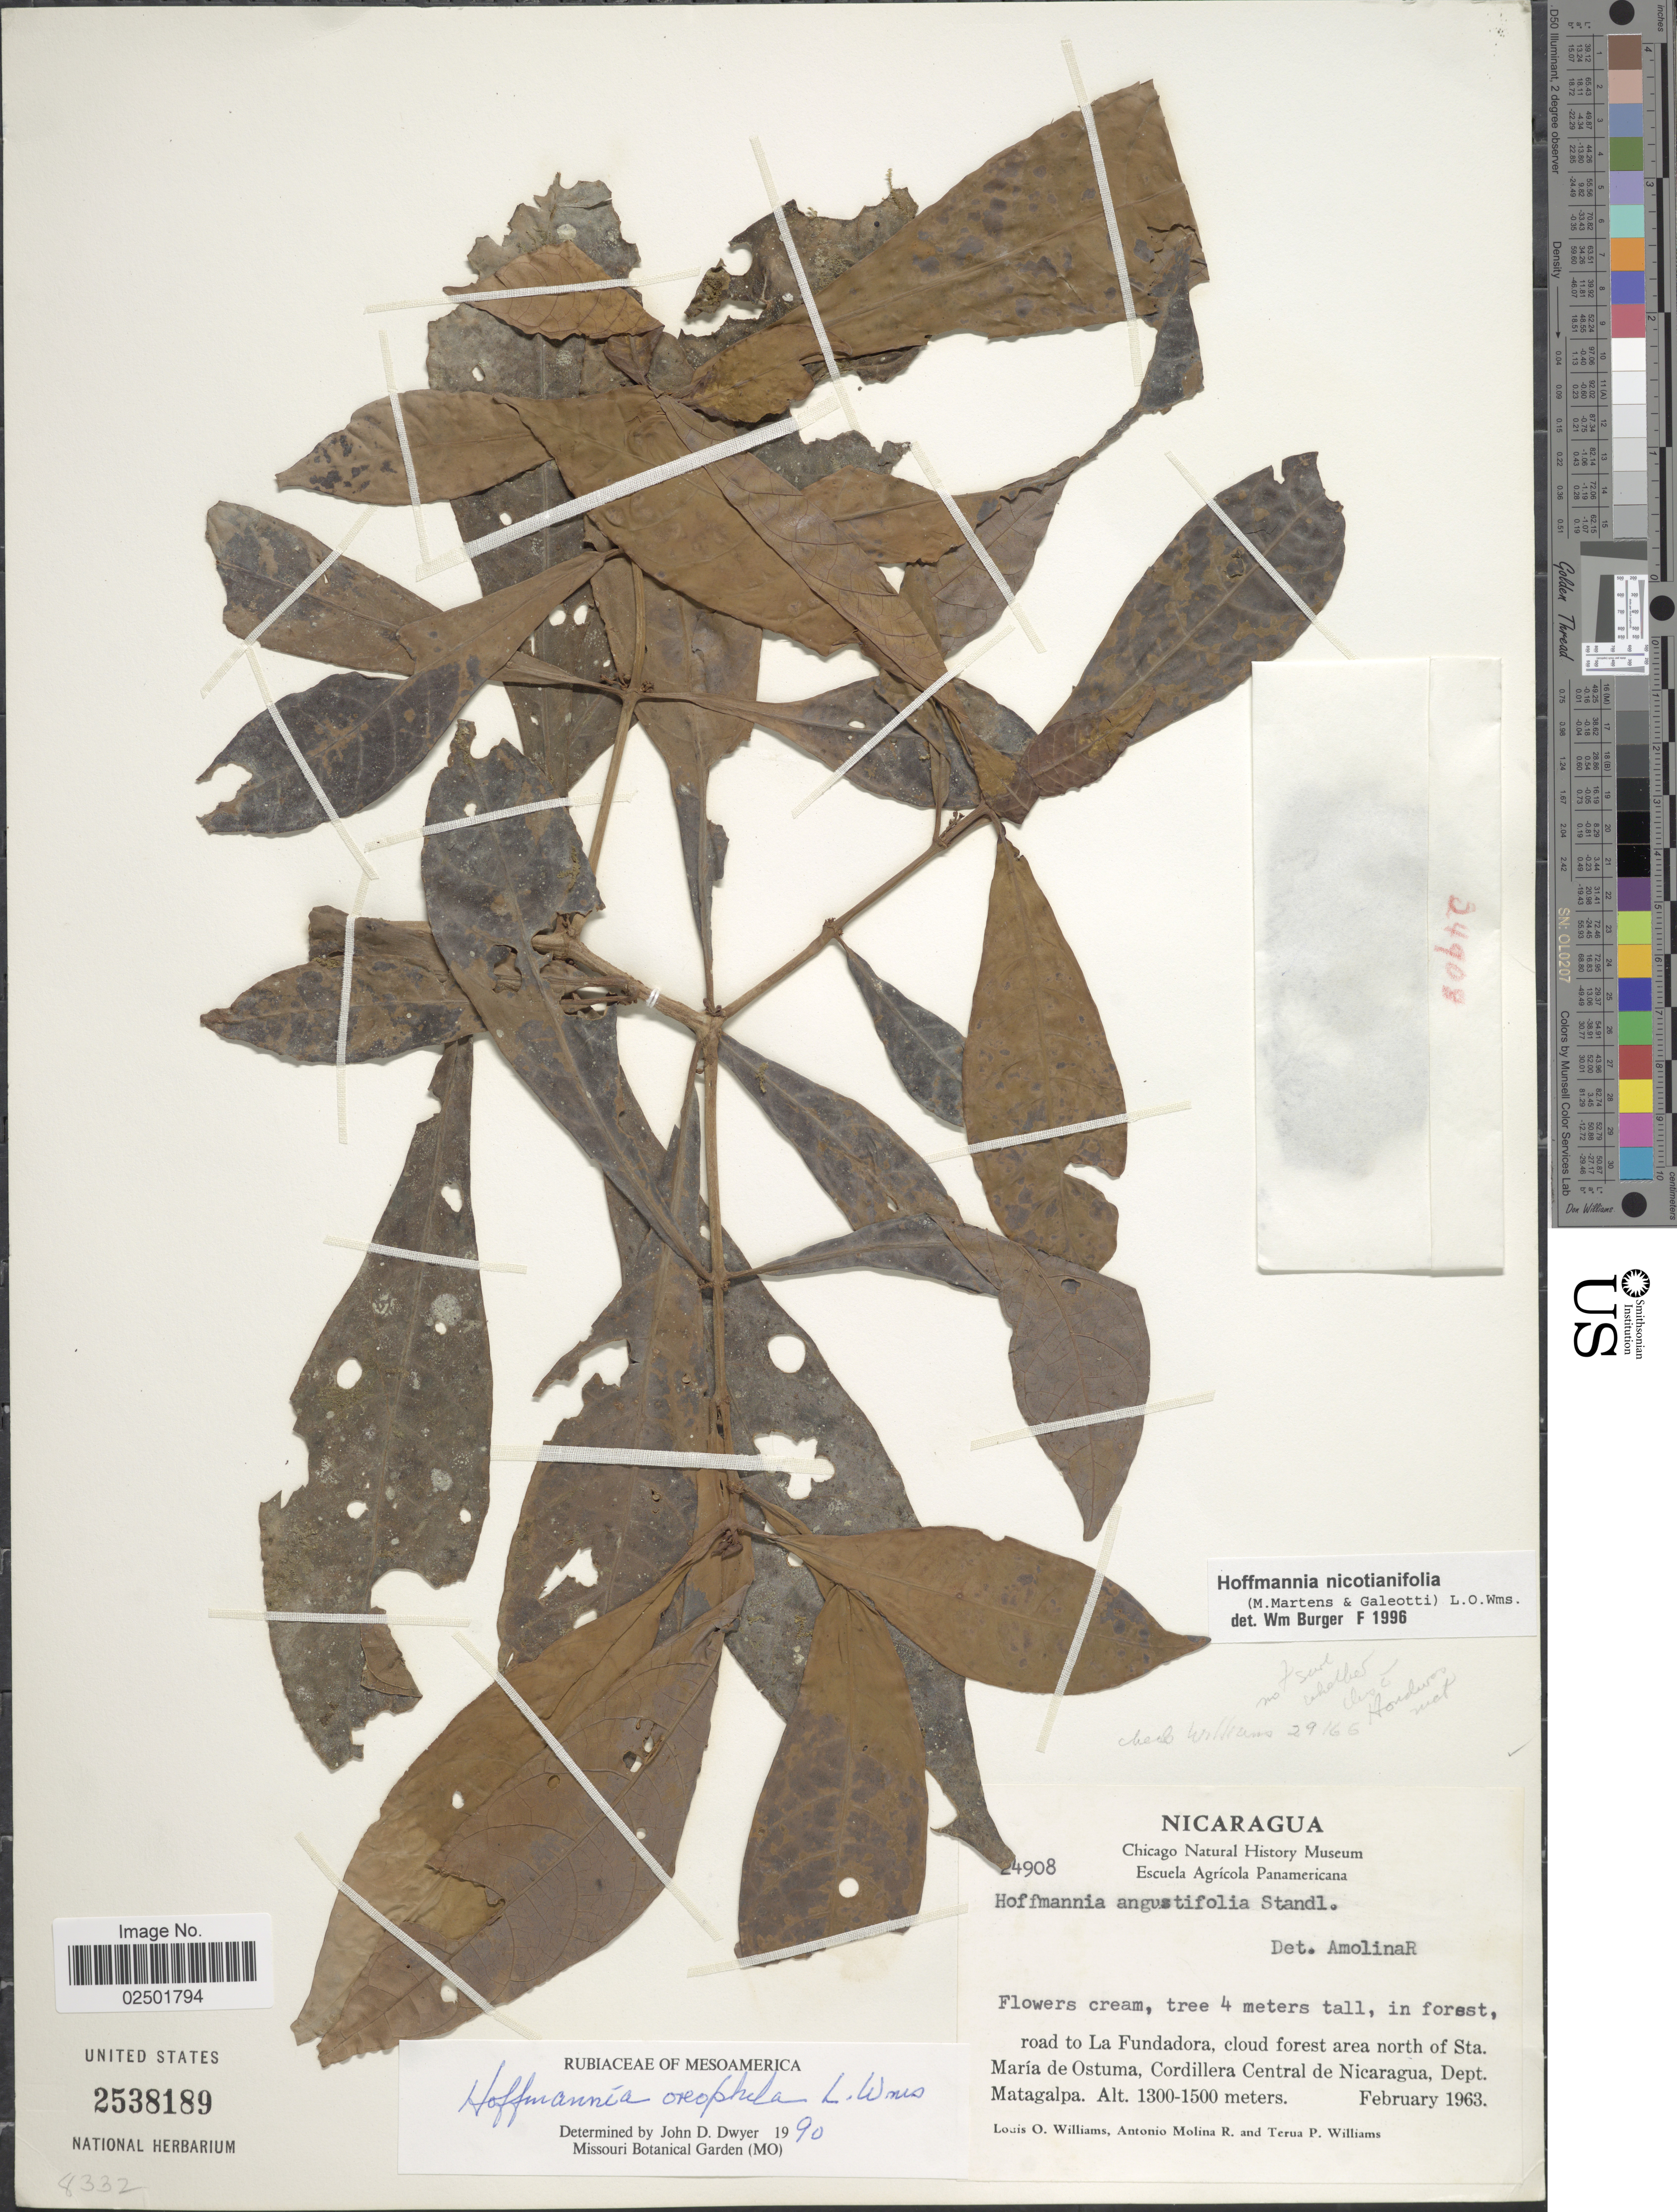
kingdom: Plantae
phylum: Tracheophyta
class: Magnoliopsida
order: Gentianales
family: Rubiaceae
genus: Hoffmannia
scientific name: Hoffmannia nicotianifolia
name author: (M. Martens & Galeoti) L.O. Williams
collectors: L. O. Williams, A. Molina R. & T. P. Williams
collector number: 24908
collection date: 1963-02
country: Nicaragua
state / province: Matagalpa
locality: Road to La Fundadora, cloud forest area north of Sta. María de Ostuma, Cordiller Central de Nicaragua, Dept Matagalpa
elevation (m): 1300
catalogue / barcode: US 2538189